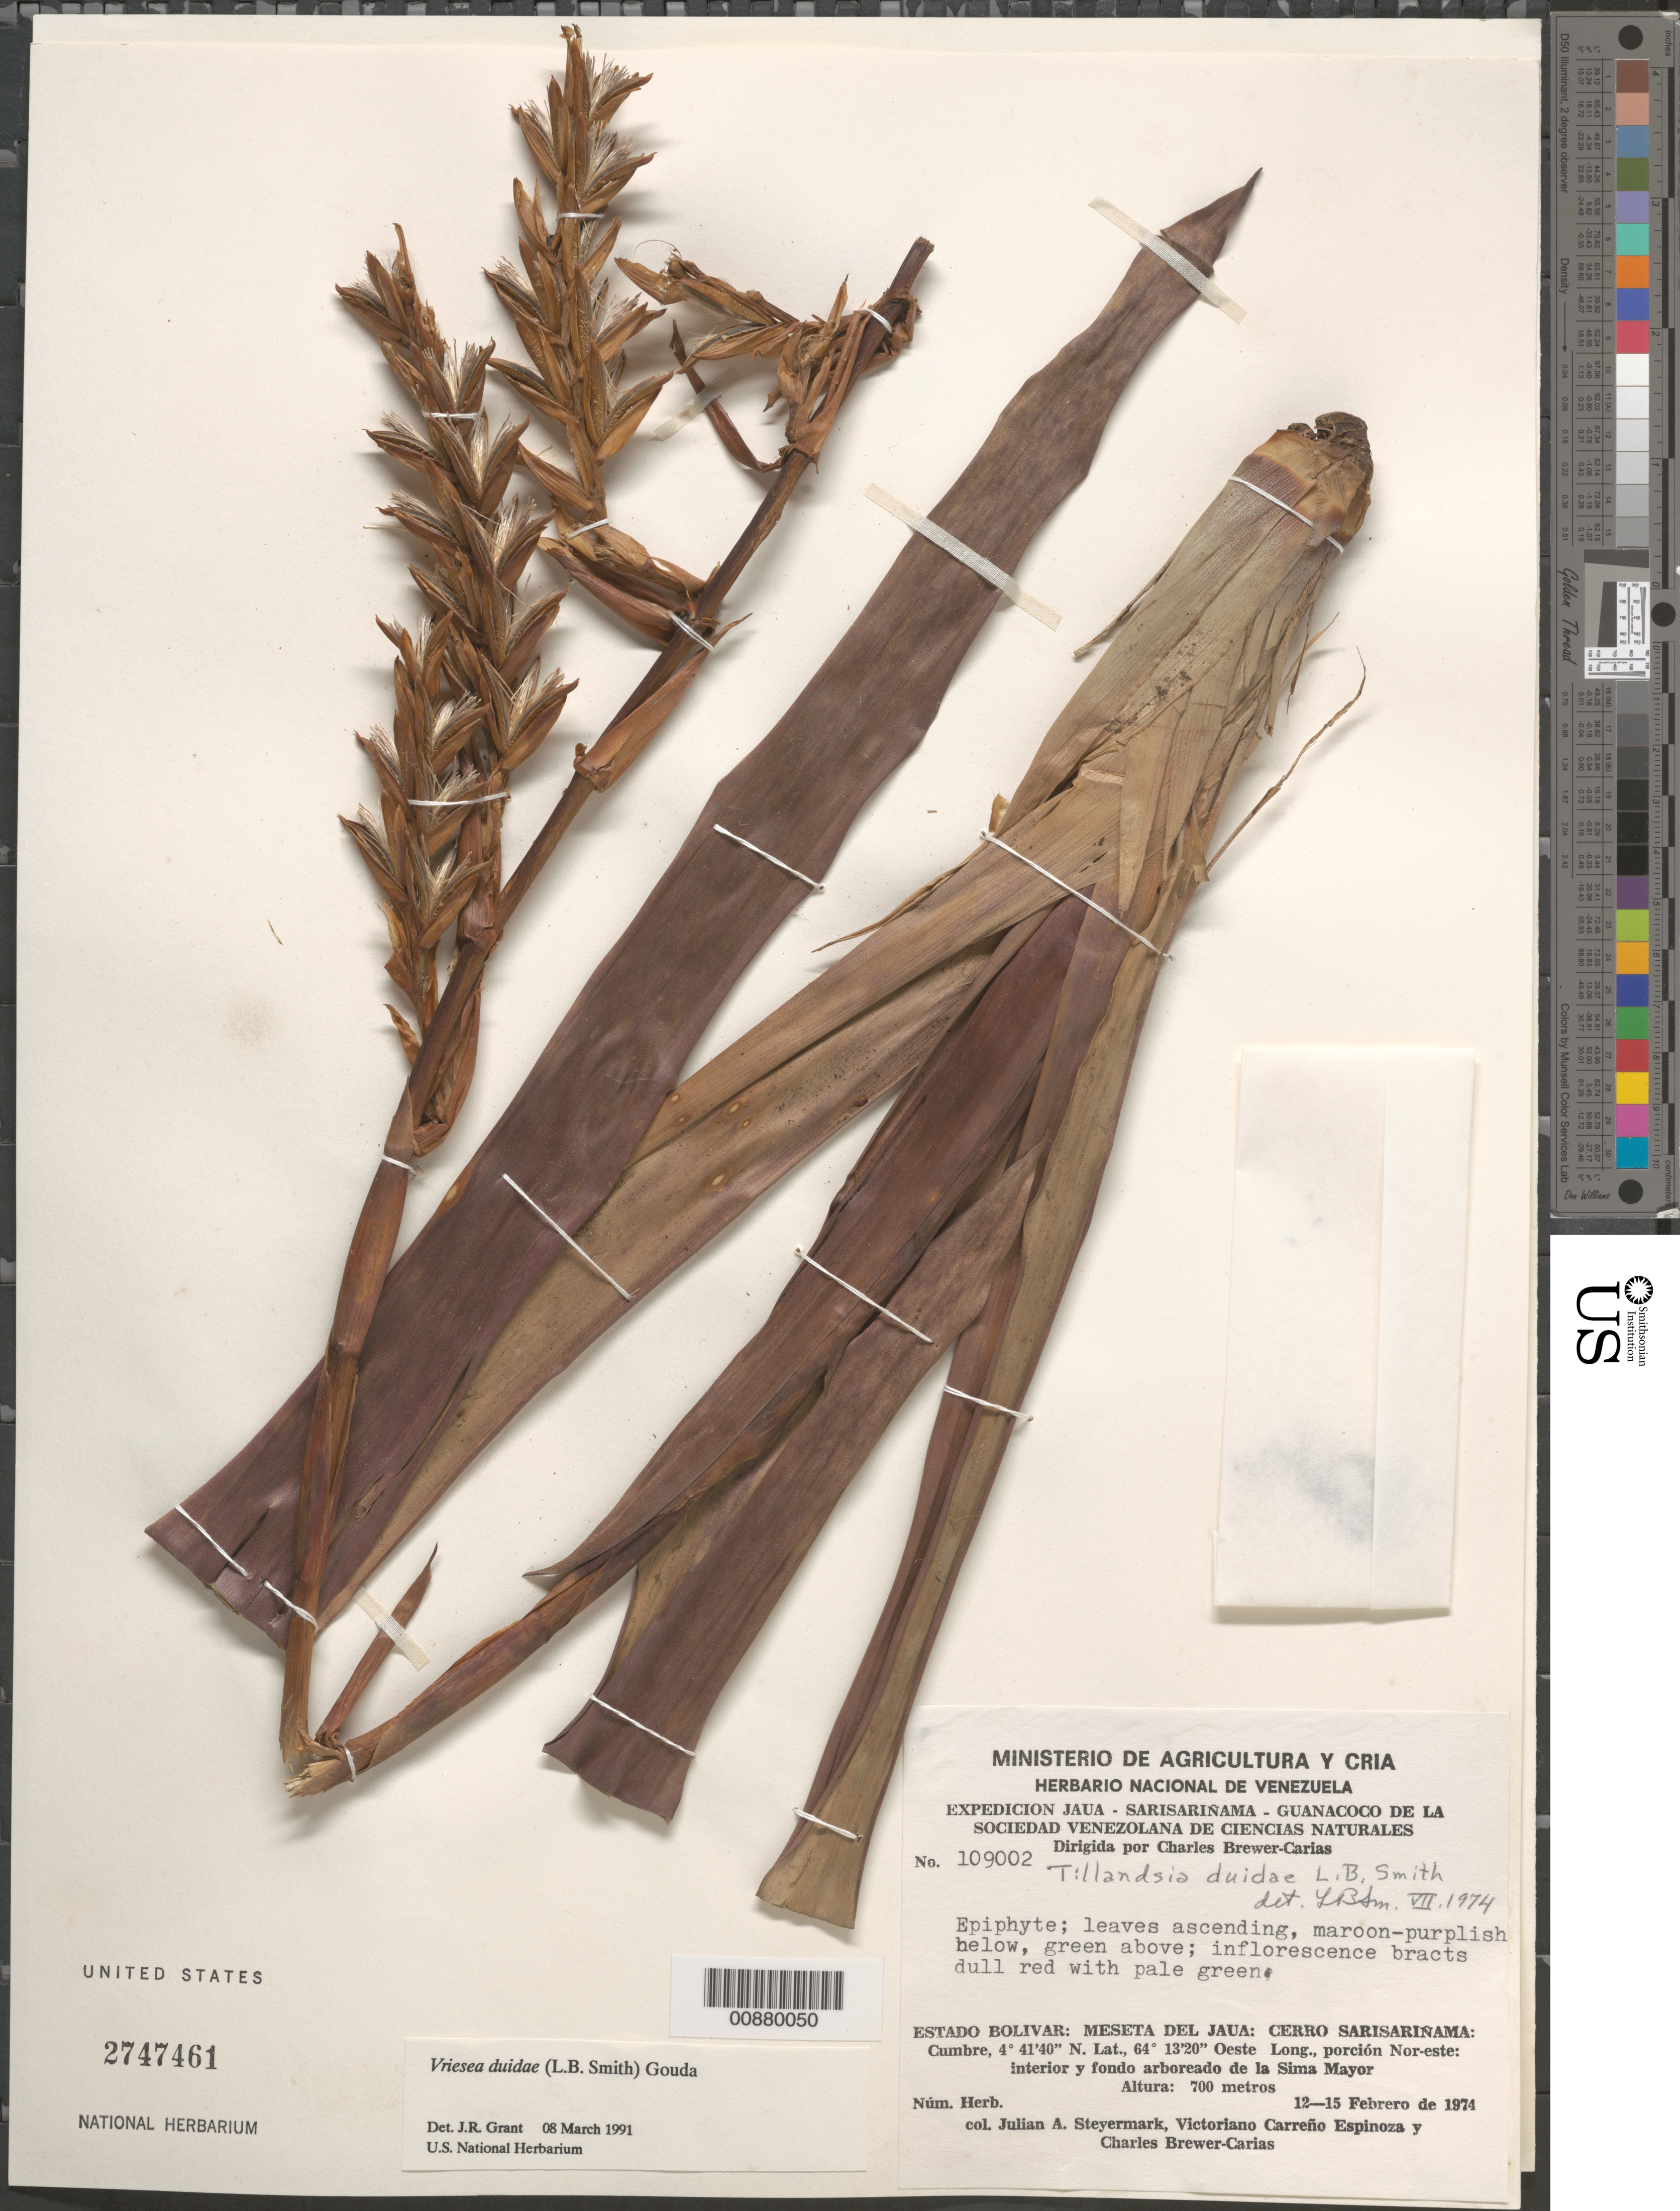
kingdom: Plantae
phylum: Tracheophyta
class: Liliopsida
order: Poales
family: Bromeliaceae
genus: Vriesea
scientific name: Vriesea duidae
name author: (L.B. Sm.) Gouda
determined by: Grant, J. R., (SWITZERLAND)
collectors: J. Steyermark, V. Carreño E. & C. Brewer-Carias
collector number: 109002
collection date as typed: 12-Feb-74 to 15-Feb-74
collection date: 1974-02-12/1974-02-15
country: Venezuela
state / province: Bolívar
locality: Meseta del Jaua: Cerro Sarisariñama: northeastern portion of summit, forest inside and at the bottom of Sima Menor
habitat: Interior y fondo arboreado de la Sima Mayor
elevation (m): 700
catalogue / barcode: US 2747461